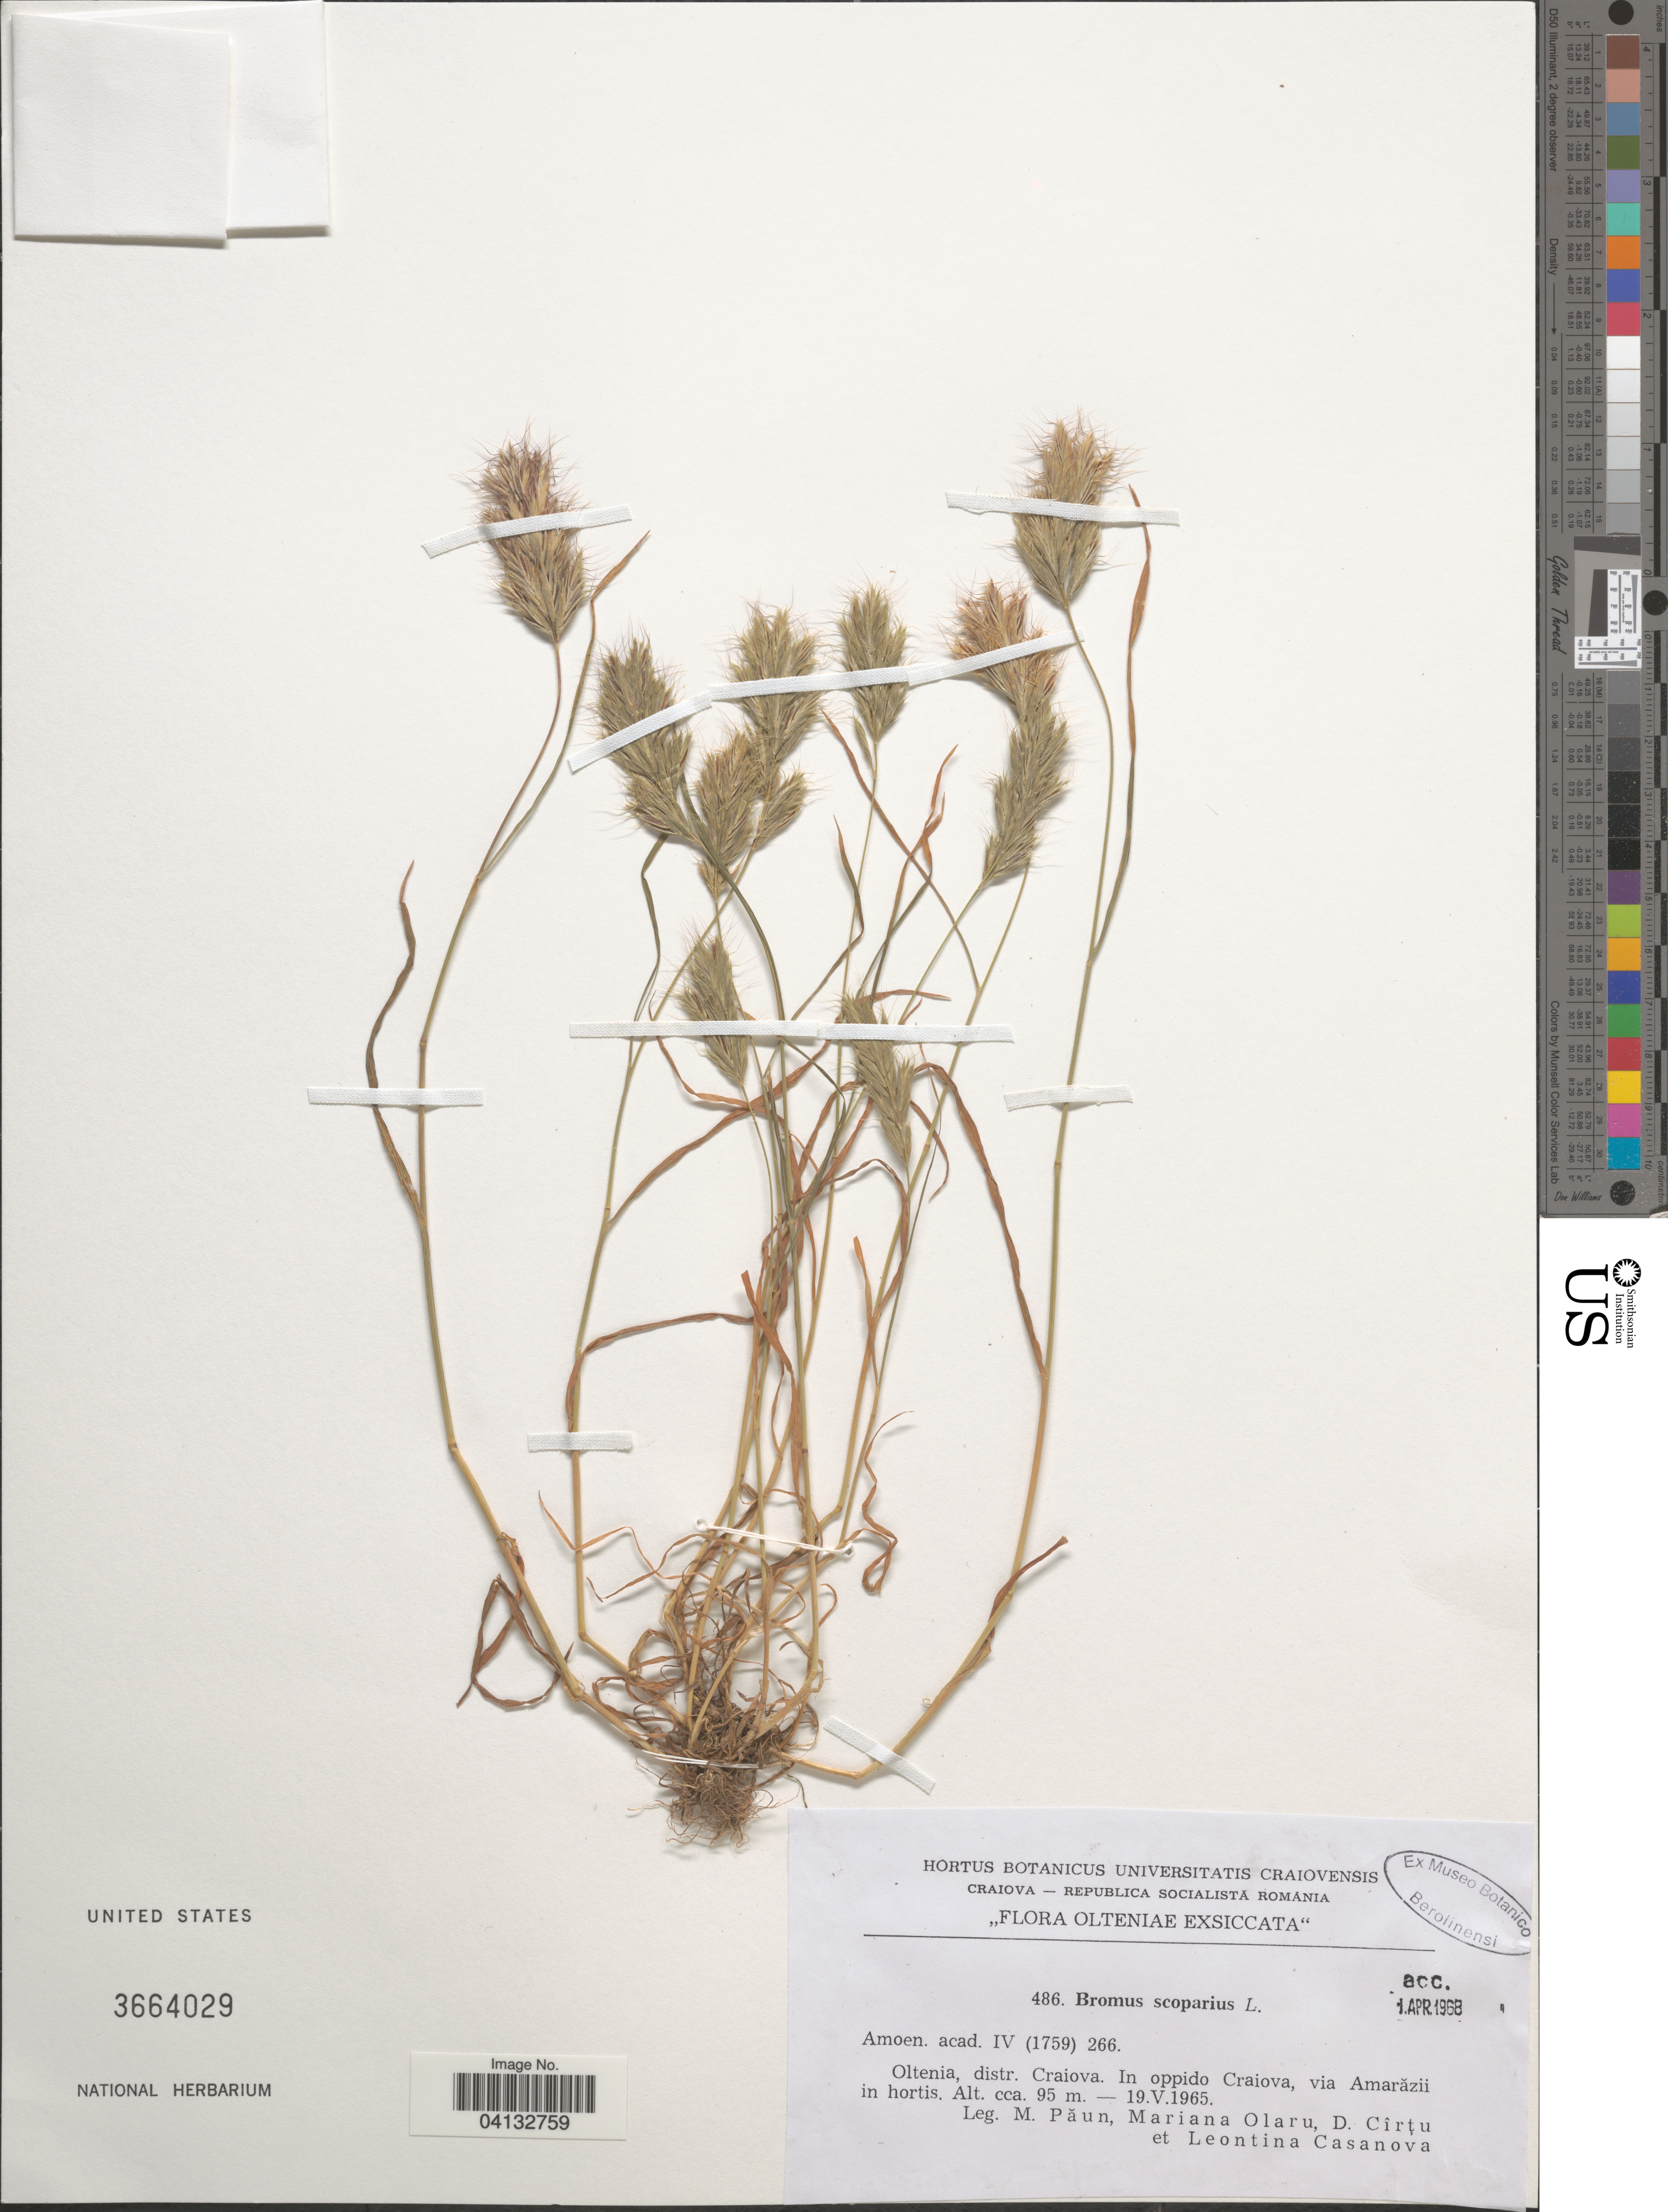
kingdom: Plantae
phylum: Tracheophyta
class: Liliopsida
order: Poales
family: Poaceae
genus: Bromus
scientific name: Bromus scoparius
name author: L.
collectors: M. Păun, M. Olaru, D. Cîrţu & L. Casanova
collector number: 486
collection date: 1965-05-19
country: Romania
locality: Oltenia, distr. Craiova. In oppido Craiova, via Amarăzii in hortis.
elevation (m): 95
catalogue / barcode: US 3664029